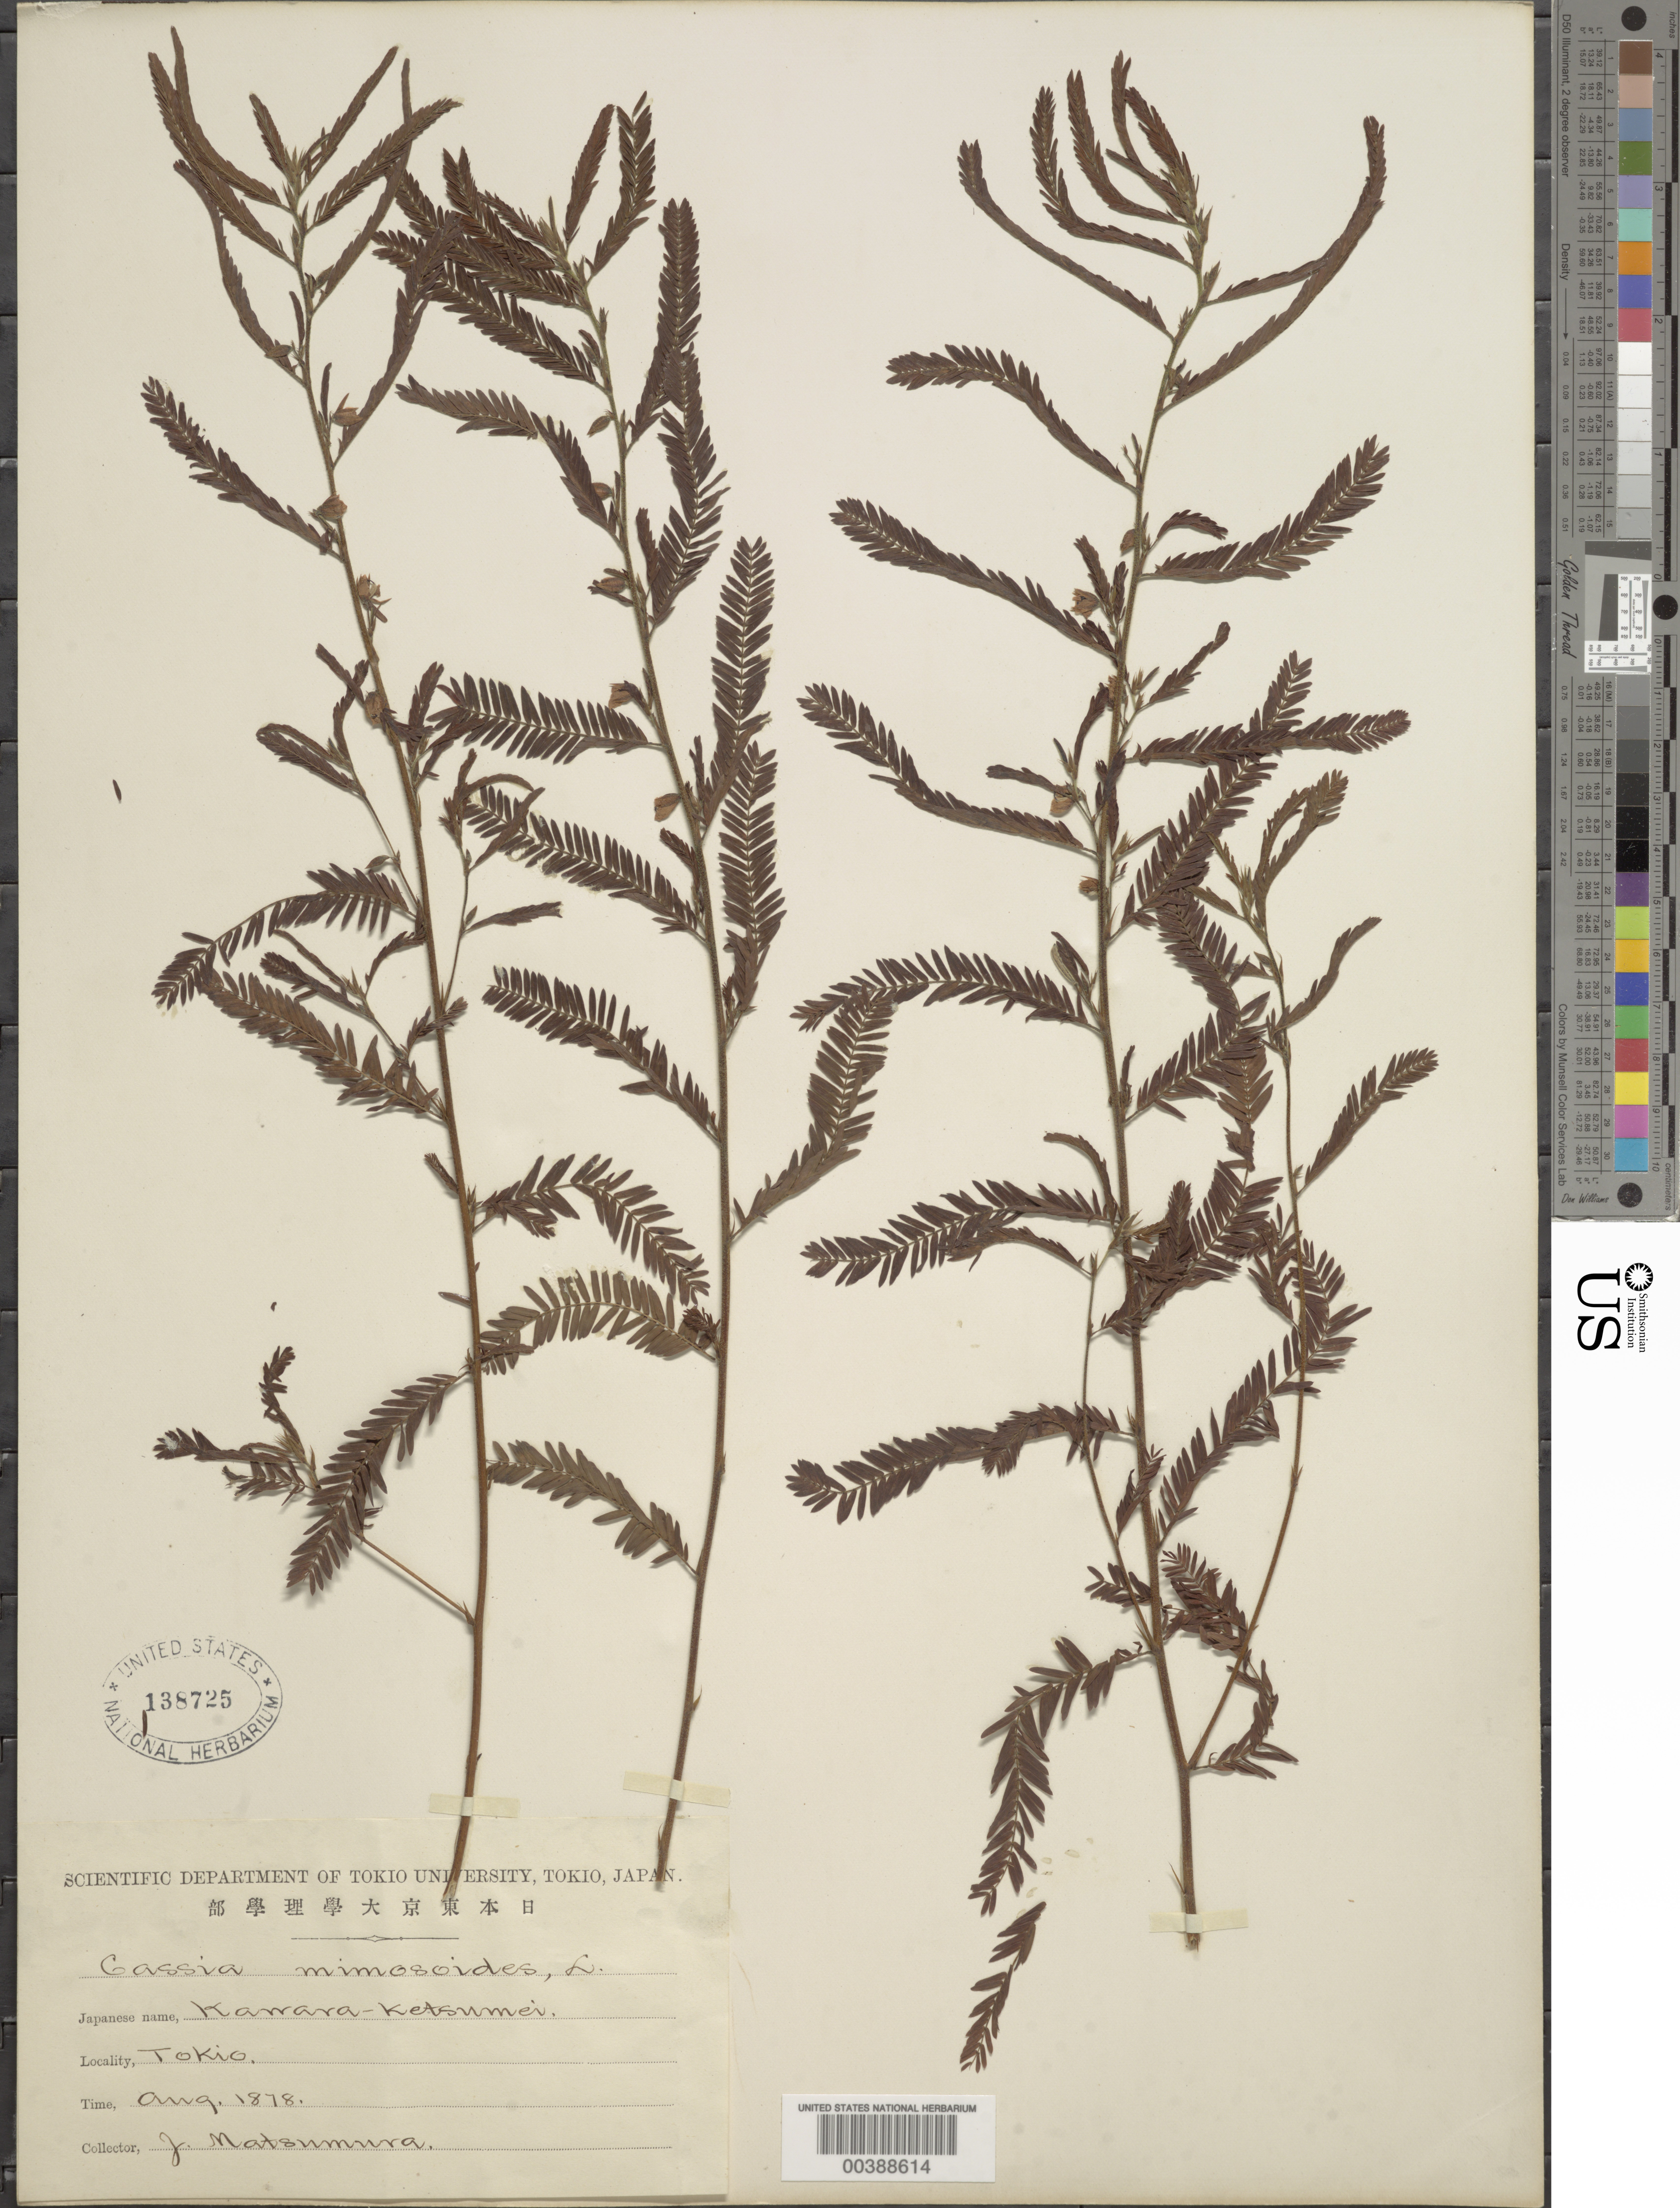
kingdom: Plantae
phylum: Tracheophyta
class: Magnoliopsida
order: Fabales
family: Fabaceae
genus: Chamaecrista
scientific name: Chamaecrista mimosoides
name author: (L.) Greene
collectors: J. Matsumura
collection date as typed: Aug 1878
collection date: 1878-08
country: Japan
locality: Tokio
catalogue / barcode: US 138725